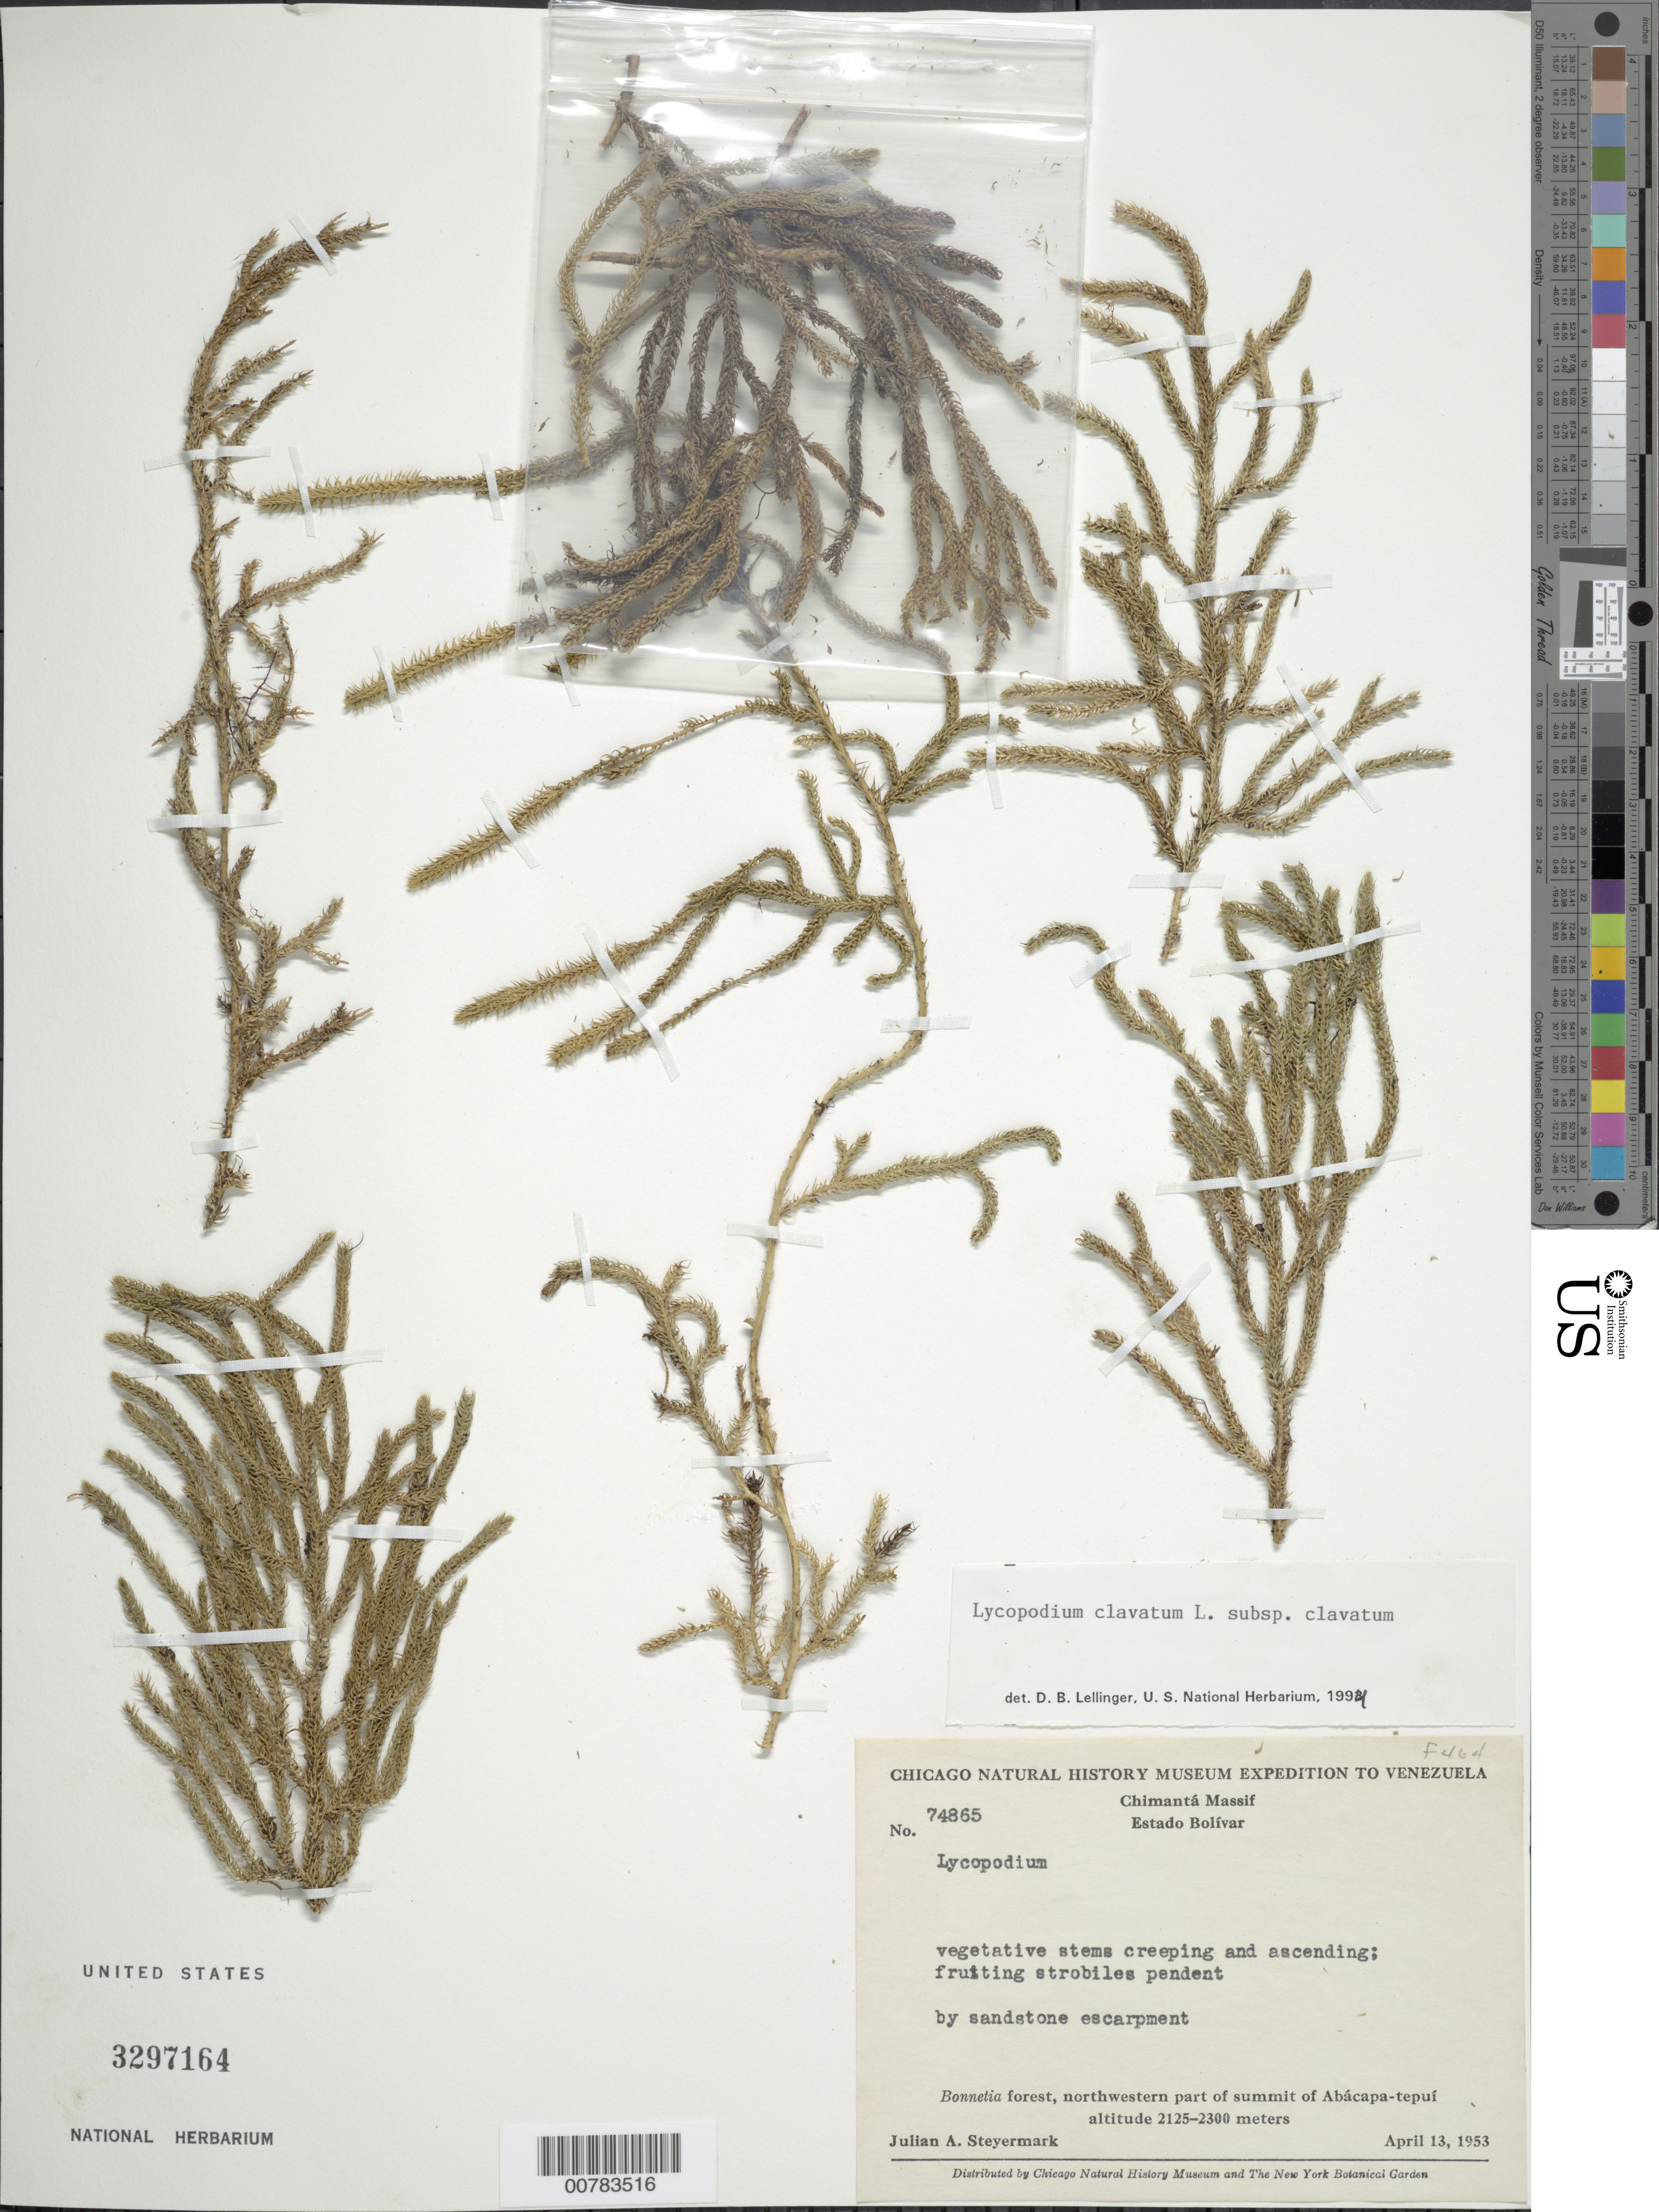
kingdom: Plantae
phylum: Tracheophyta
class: Lycopodiopsida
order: Lycopodiales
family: Lycopodiaceae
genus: Lycopodium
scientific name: Lycopodium clavatum subsp. clavatum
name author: L.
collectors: J. Steyermark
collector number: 74865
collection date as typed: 13-Apr-53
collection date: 1953-04-13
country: Venezuela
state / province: Bolívar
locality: Chimantá Massif, Abácapa-tepuí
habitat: By sandstone escarpment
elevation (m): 2125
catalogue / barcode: US 3297164